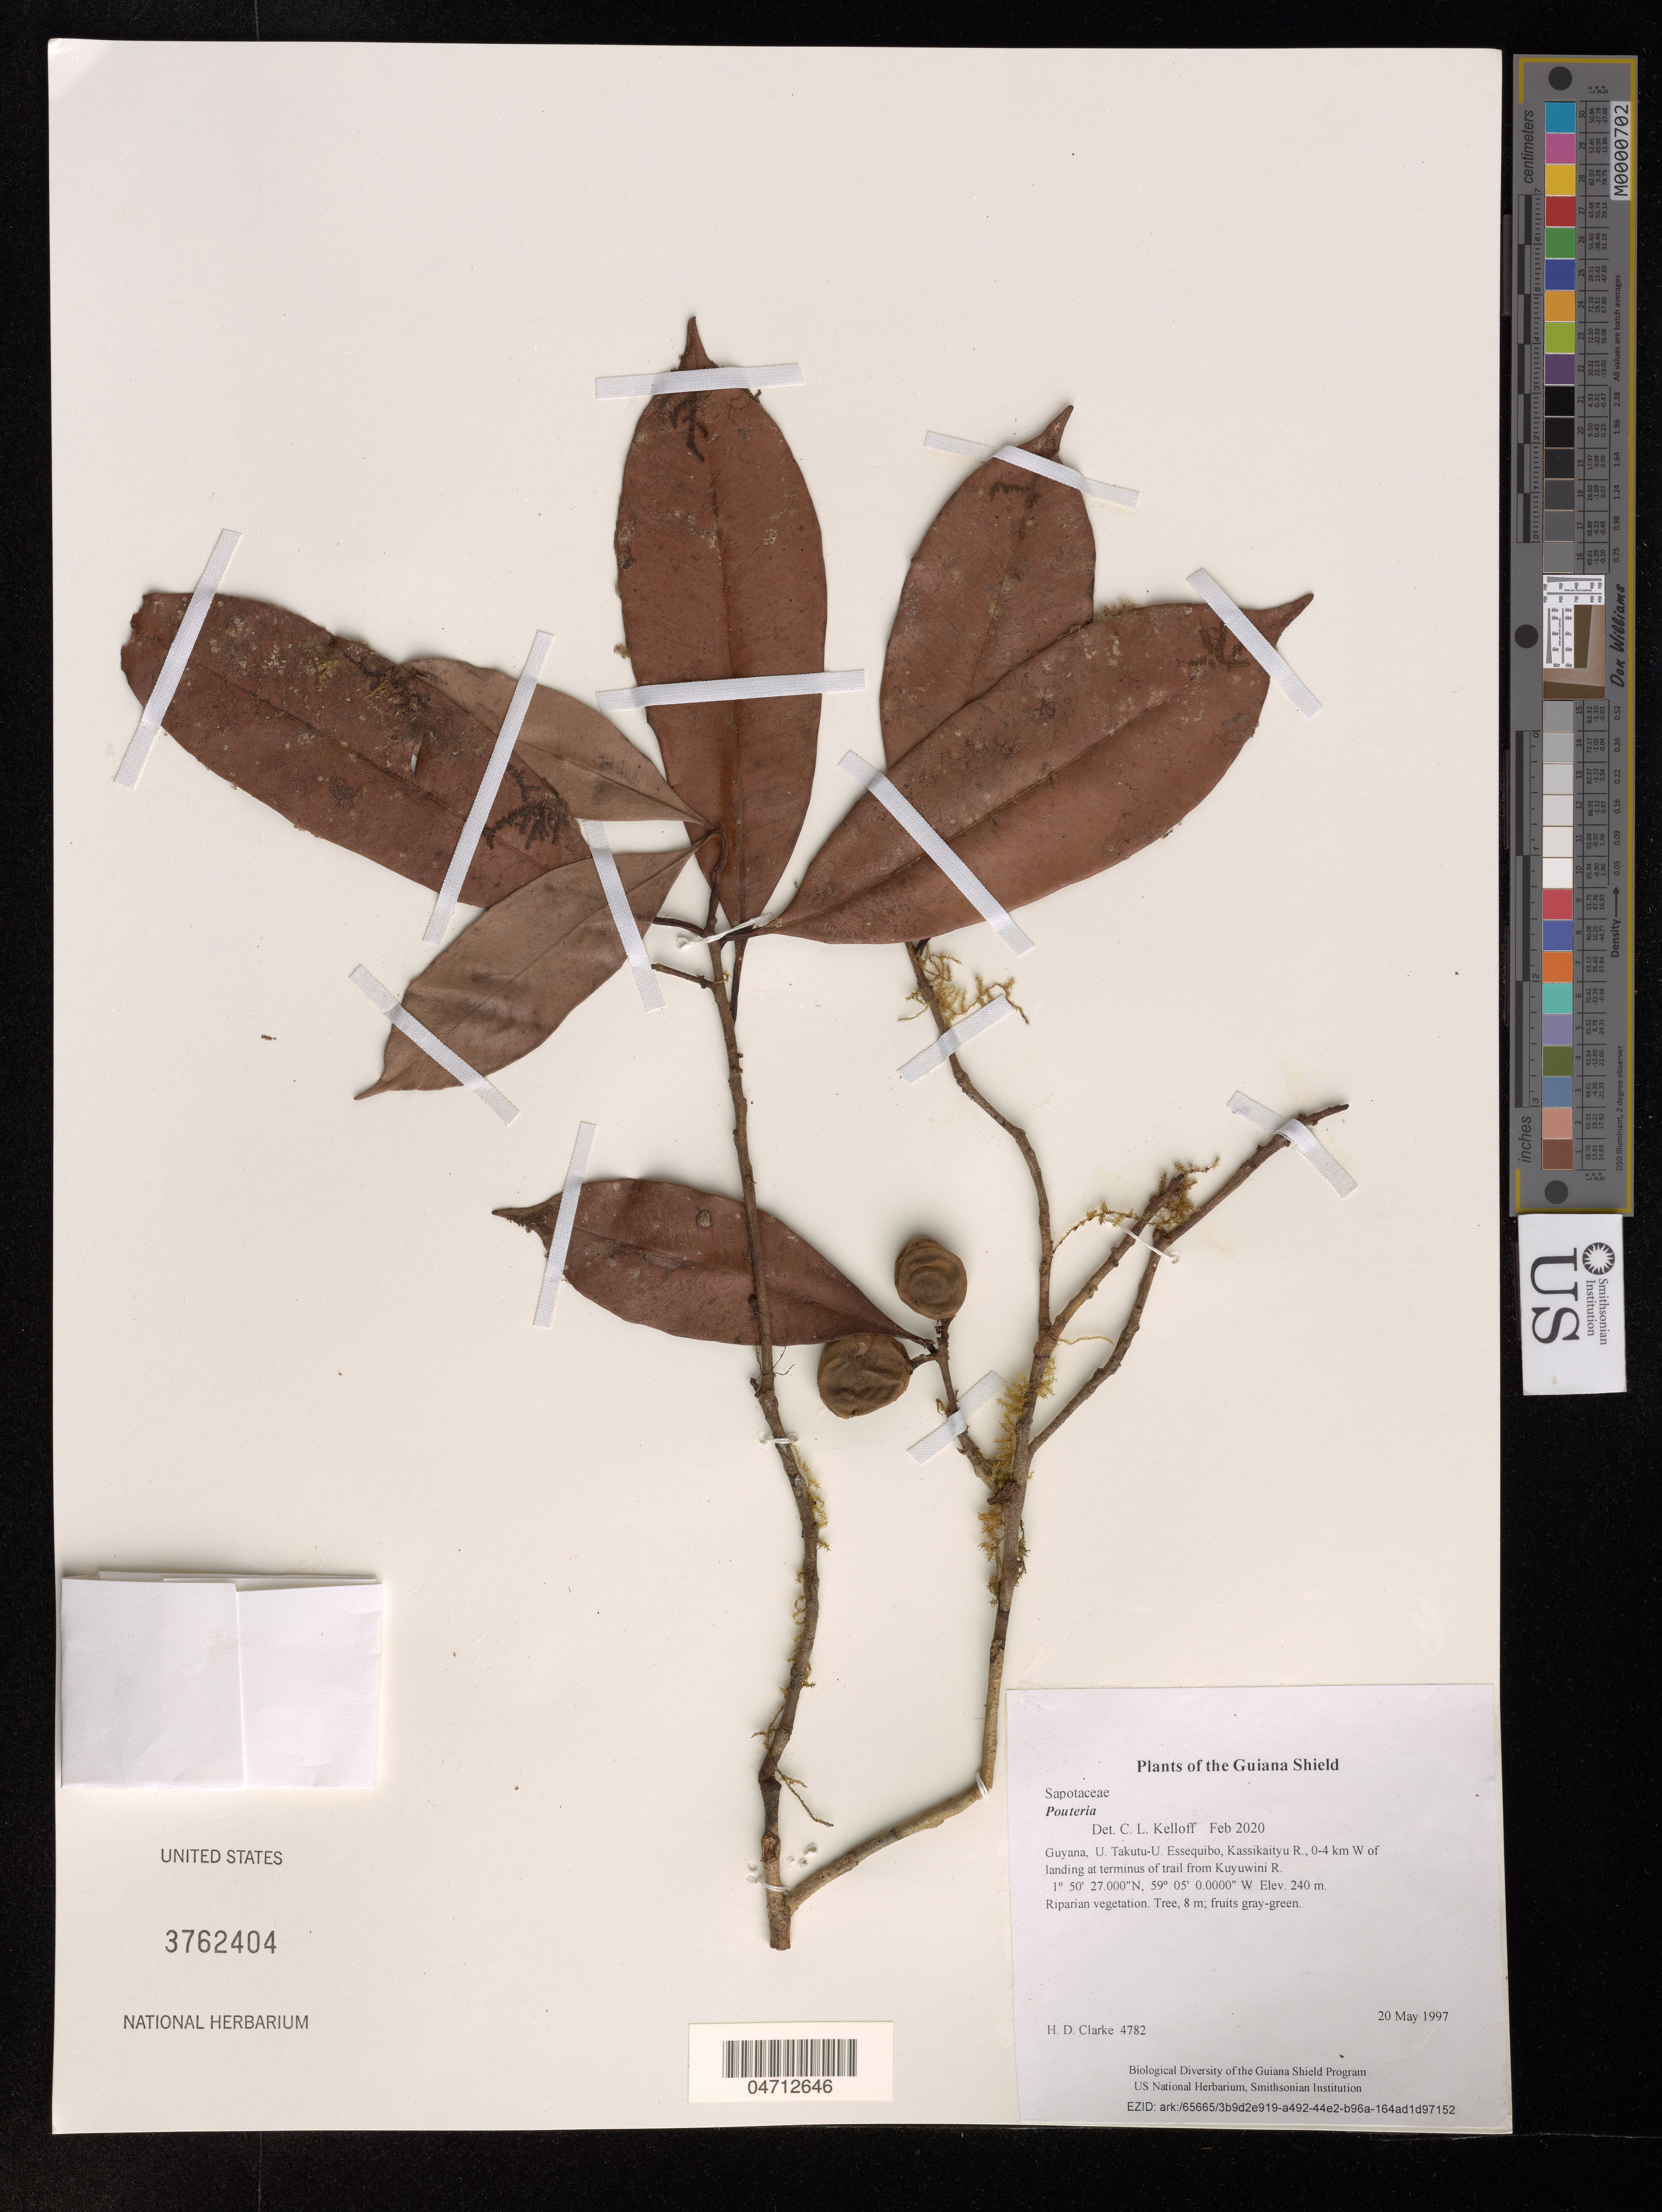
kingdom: Plantae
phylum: Tracheophyta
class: Magnoliopsida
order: Ericales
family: Sapotaceae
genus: Pouteria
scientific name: Pouteria sp.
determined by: Kelloff, C. L.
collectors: H. D. Clarke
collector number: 4782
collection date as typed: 20 May 1997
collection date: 1997-05-20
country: Guyana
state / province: U. Takutu-U. Essequibo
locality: Kassikaityu R., 0-4 km W of landing at terminus of trail from Kuyuwini R.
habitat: Riparian vegetation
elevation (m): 240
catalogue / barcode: US 3762404